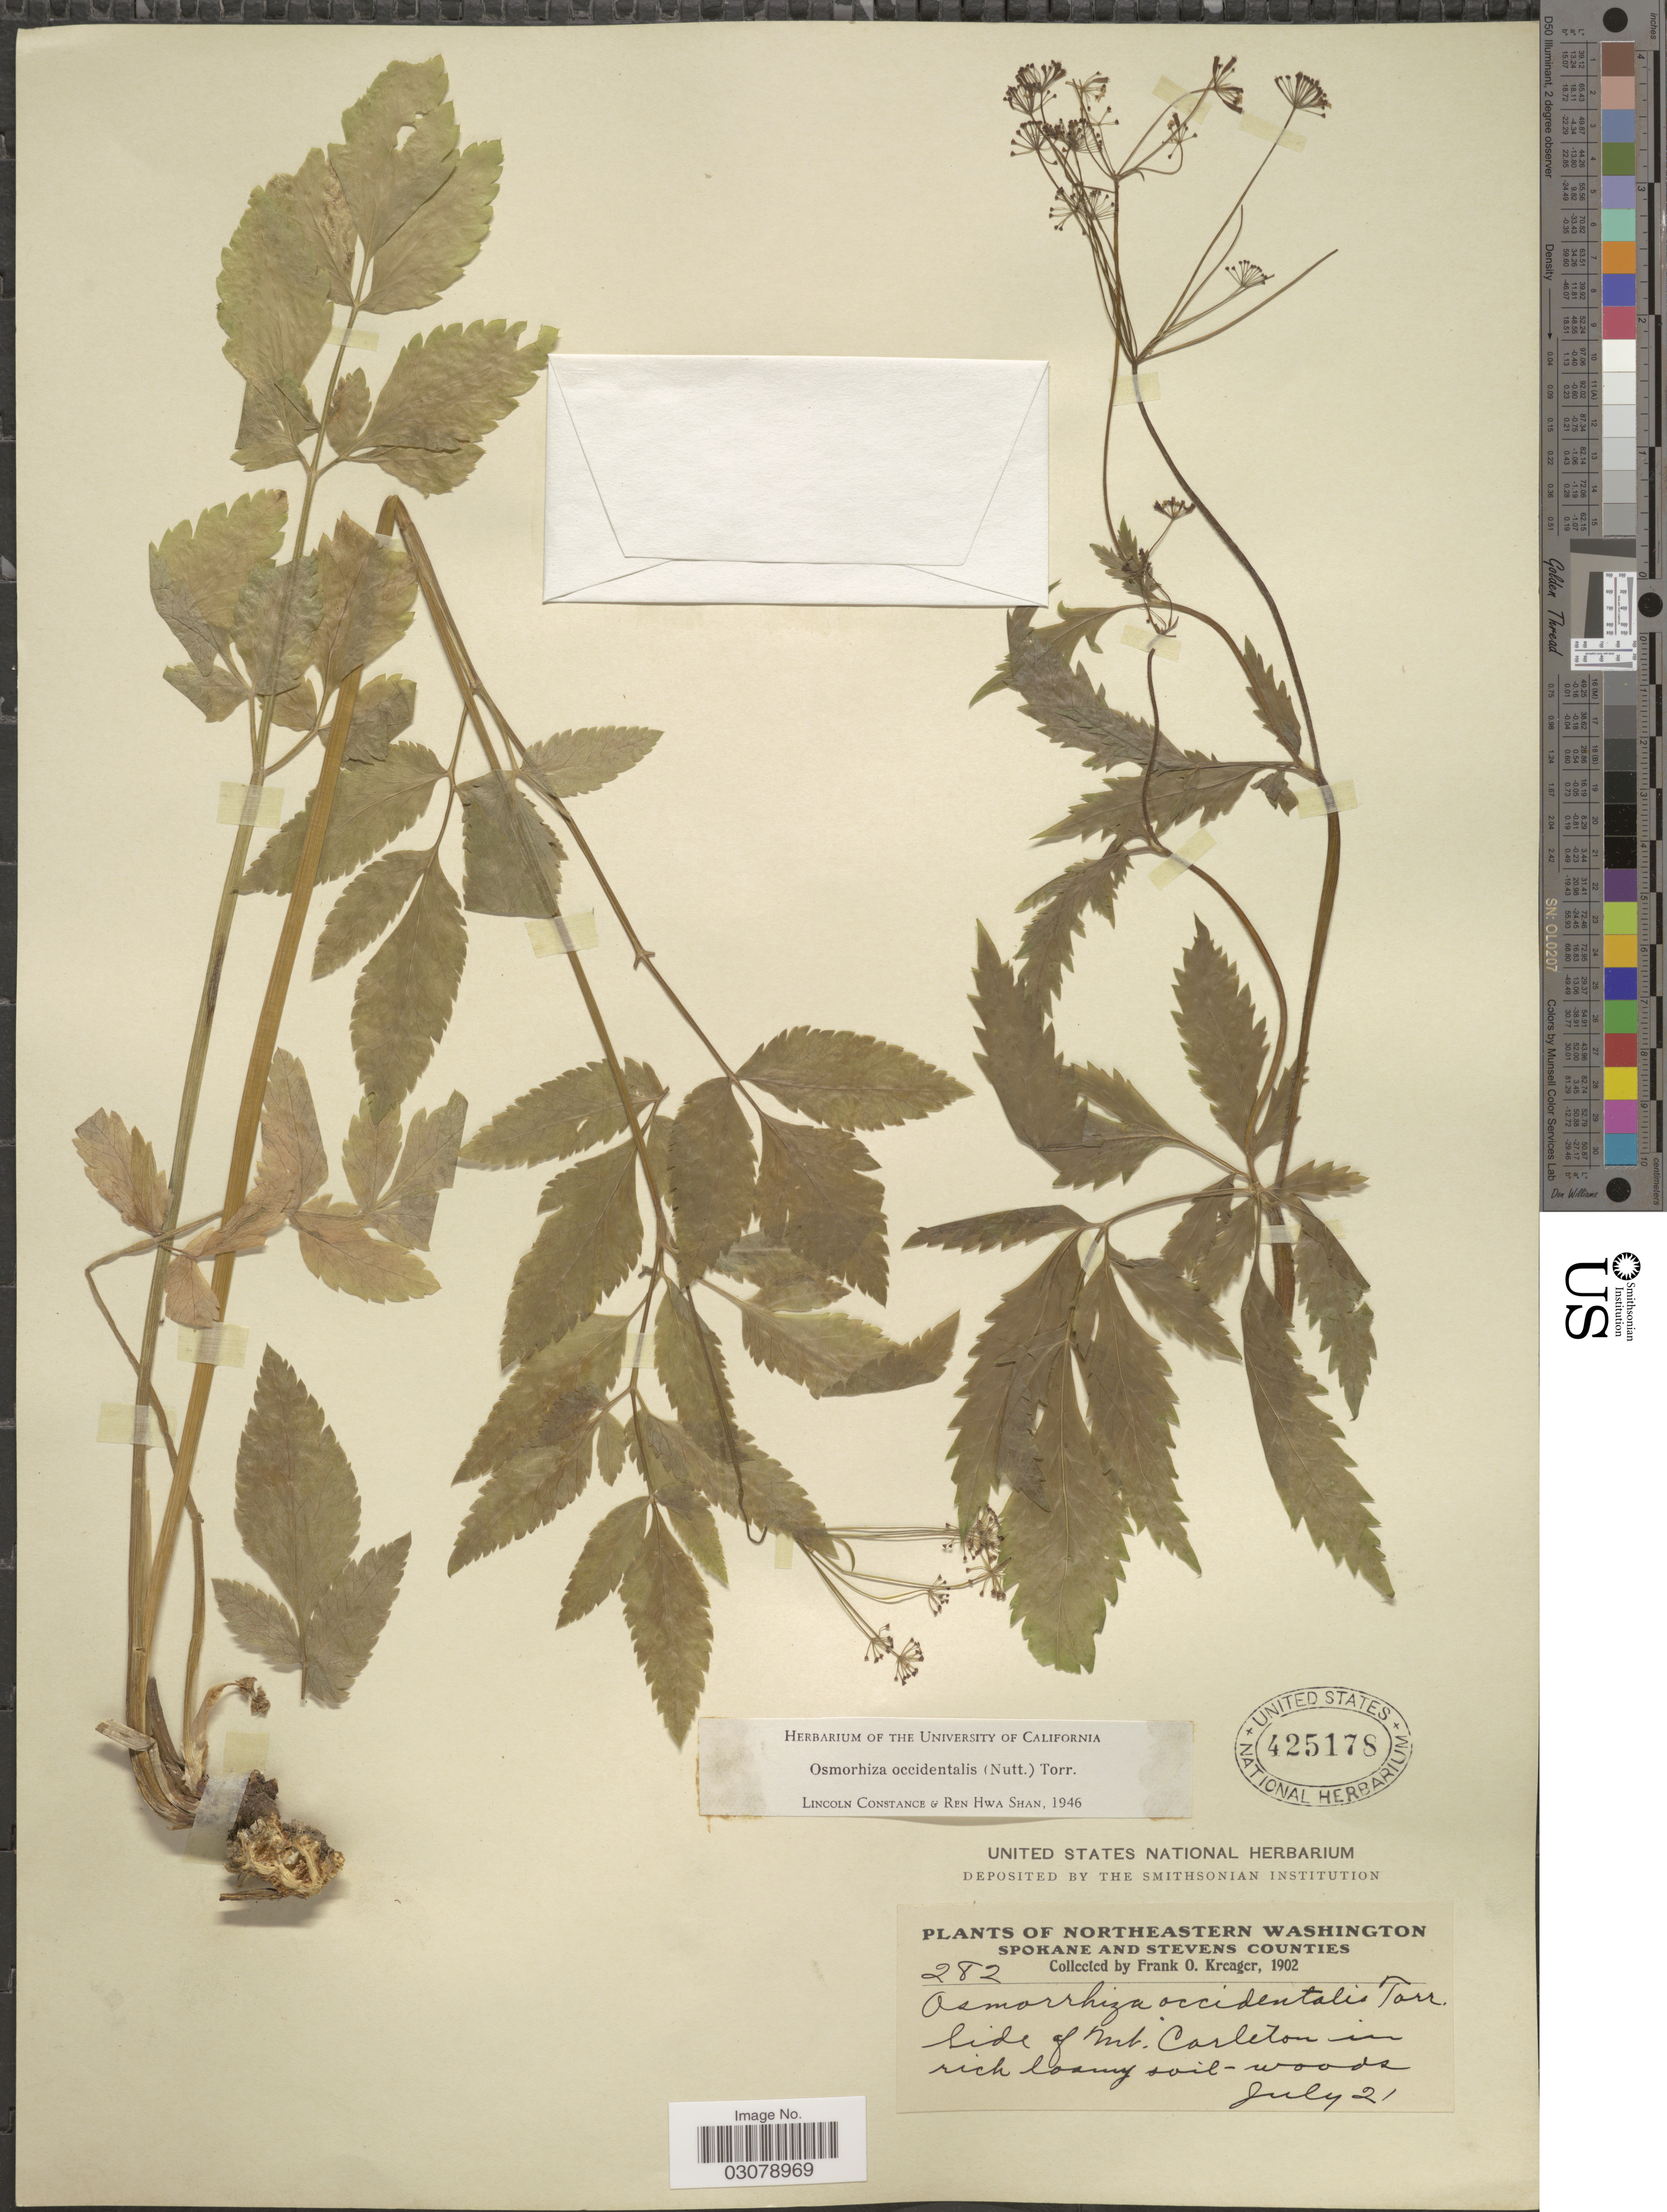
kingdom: Plantae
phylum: Tracheophyta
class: Magnoliopsida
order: Apiales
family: Apiaceae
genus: Osmorhiza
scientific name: Osmorhiza occidentalis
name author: (Nutt.) Torr.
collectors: F. Kreager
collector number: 282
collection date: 1902-07-21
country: United States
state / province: Washington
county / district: Spokane / Stevens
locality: Northeastern Washington, Spokane and Stevens Counties, side of Mt. Carleton.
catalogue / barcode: US 425178